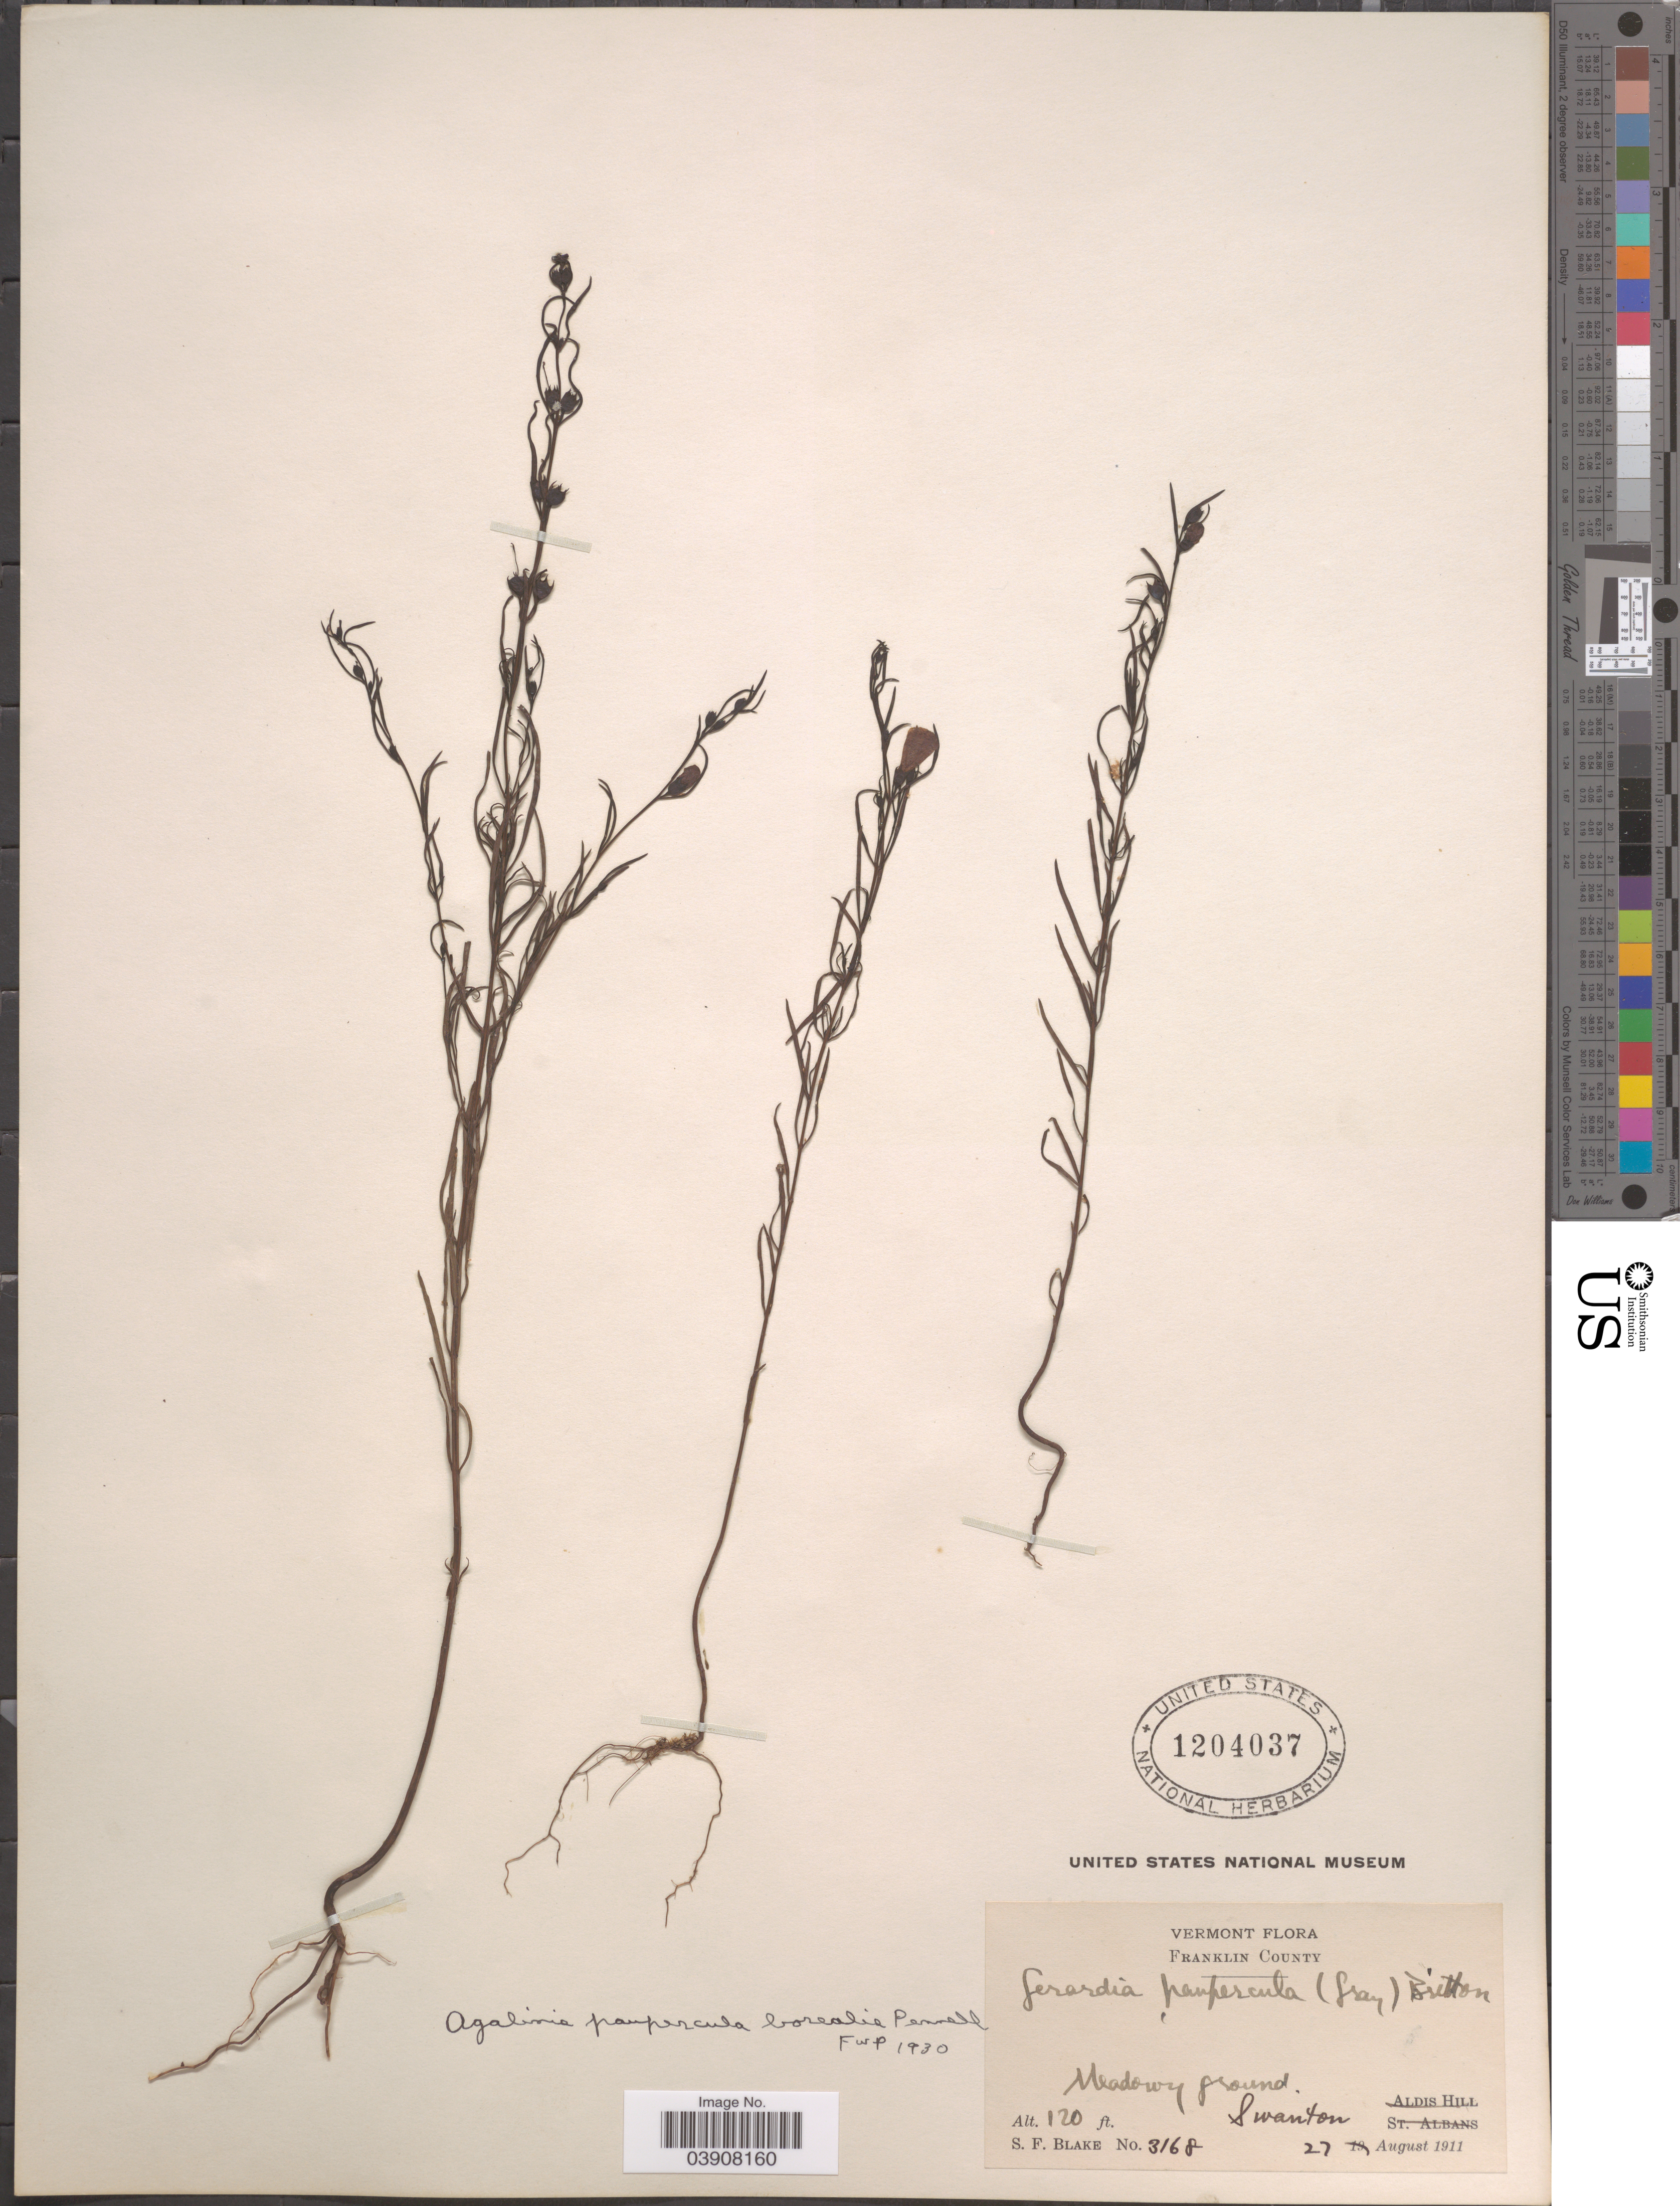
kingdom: Plantae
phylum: Tracheophyta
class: Magnoliopsida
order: Lamiales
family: Orobanchaceae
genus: Agalinis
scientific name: Agalinis paupercula var. borealis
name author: Pennell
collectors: S. Blake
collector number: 3168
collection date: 1911-08-27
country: United States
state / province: Vermont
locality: Franklin County. Swanton.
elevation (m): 37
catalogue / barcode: US 1204037